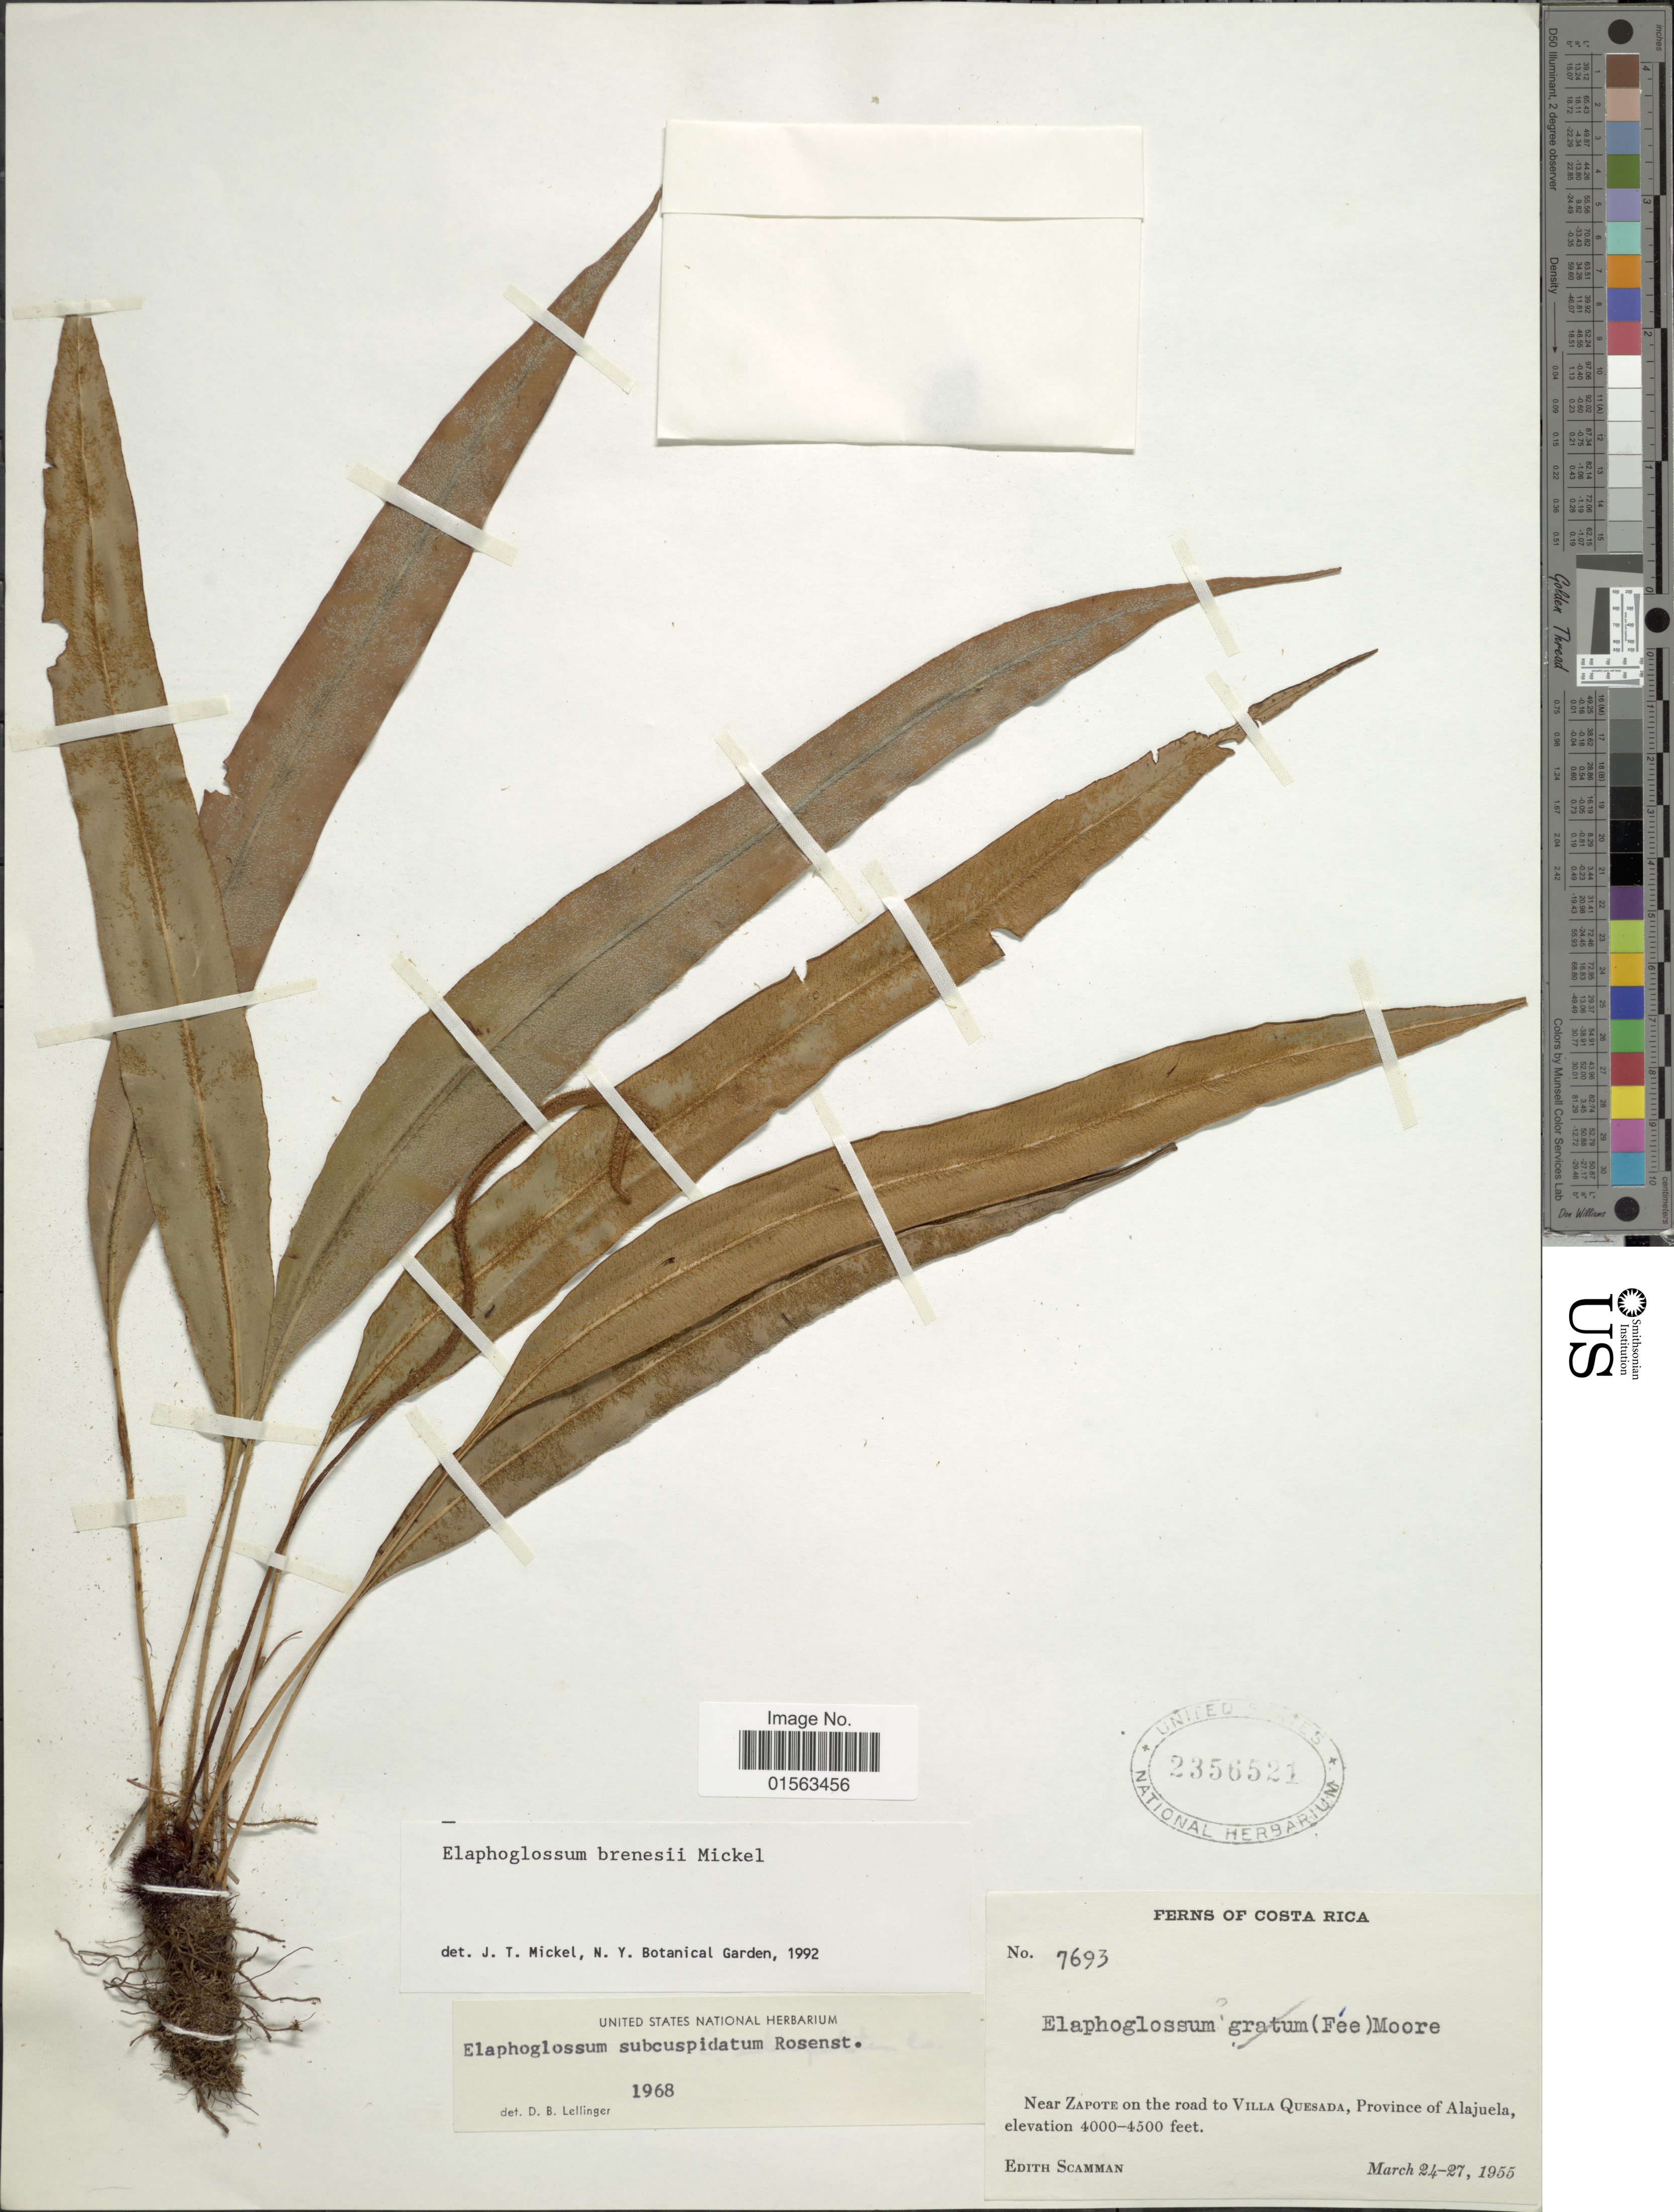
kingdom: Plantae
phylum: Tracheophyta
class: Polypodiopsida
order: Polypodiales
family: Dryopteridaceae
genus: Elaphoglossum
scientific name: Elaphoglossum brenesii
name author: Mickel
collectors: E. Scamman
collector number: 7693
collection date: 1955-03-24/1955-03-27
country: Costa Rica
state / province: Alajuela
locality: Near Zapote on the road to Villa Quesada, Province of Alajuela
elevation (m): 1219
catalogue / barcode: US 2356521